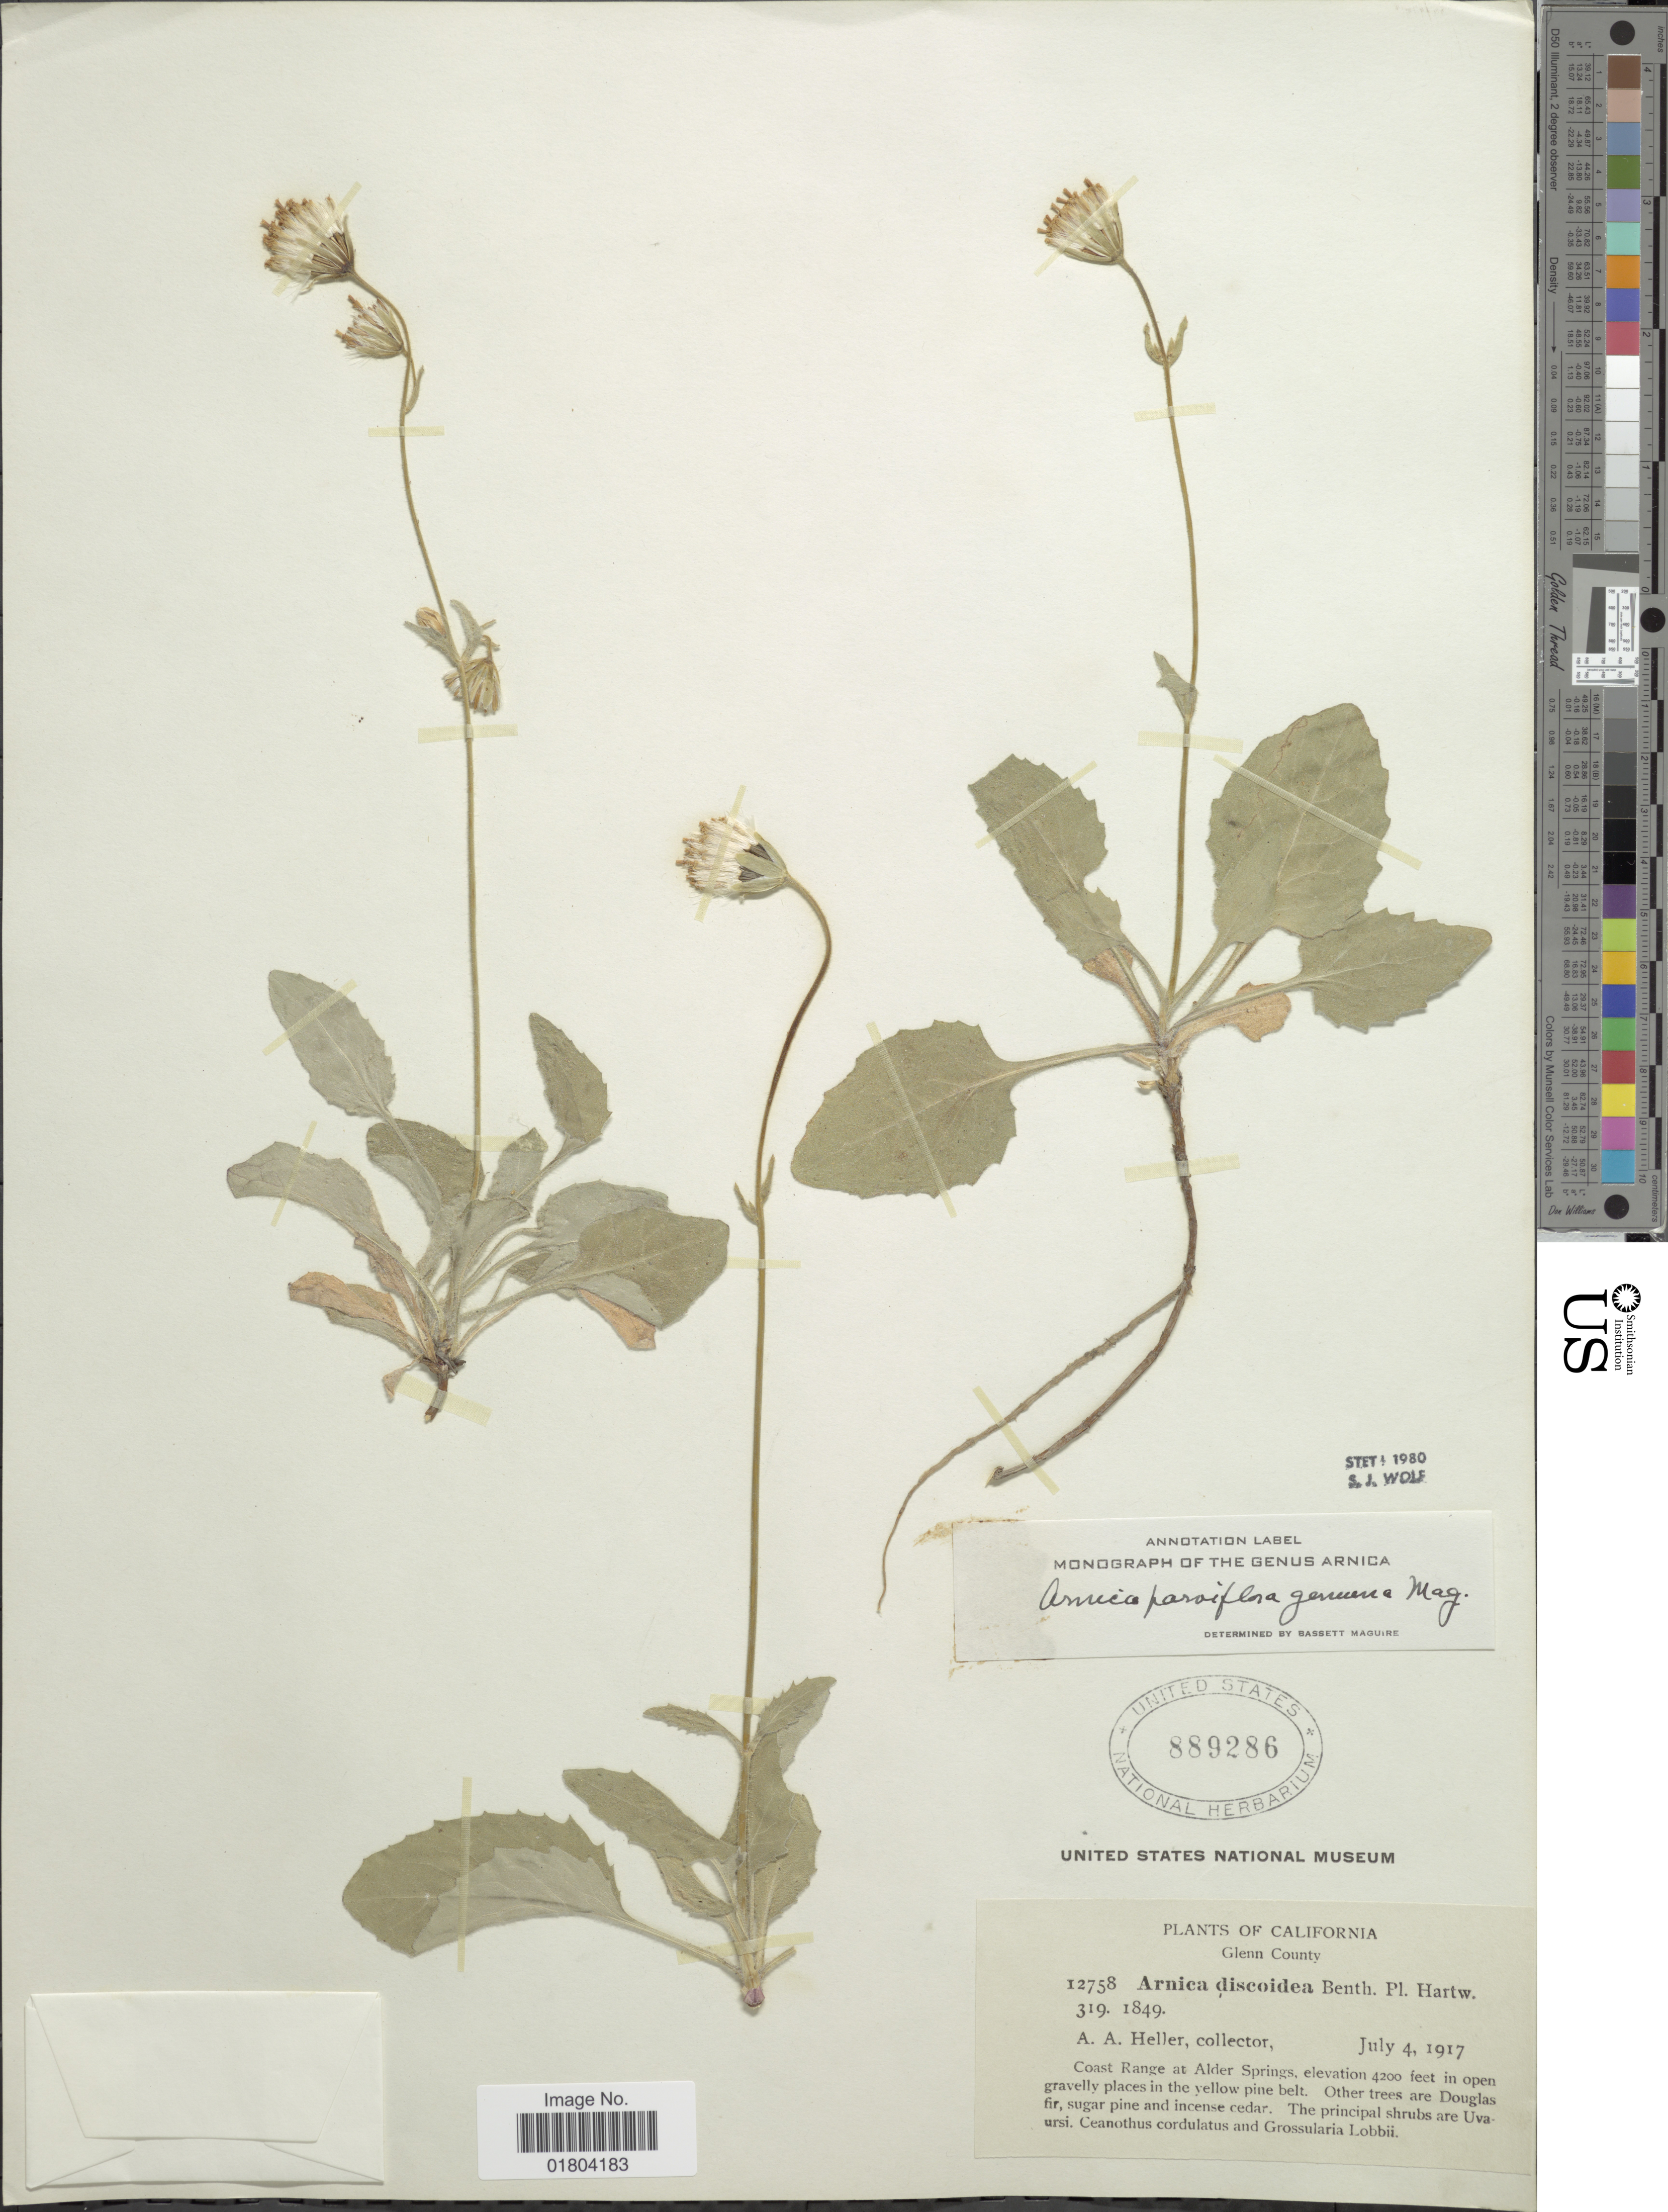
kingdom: Plantae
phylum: Tracheophyta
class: Magnoliopsida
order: Asterales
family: Asteraceae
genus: Arnica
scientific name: Arnica parviflora subsp. genuina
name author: Maguire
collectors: A. A. Heller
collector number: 12758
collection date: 1917-07-04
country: United States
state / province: California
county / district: Fresno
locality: Glenc County, Coast Range at Alder Springs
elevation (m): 1280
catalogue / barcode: US 889286